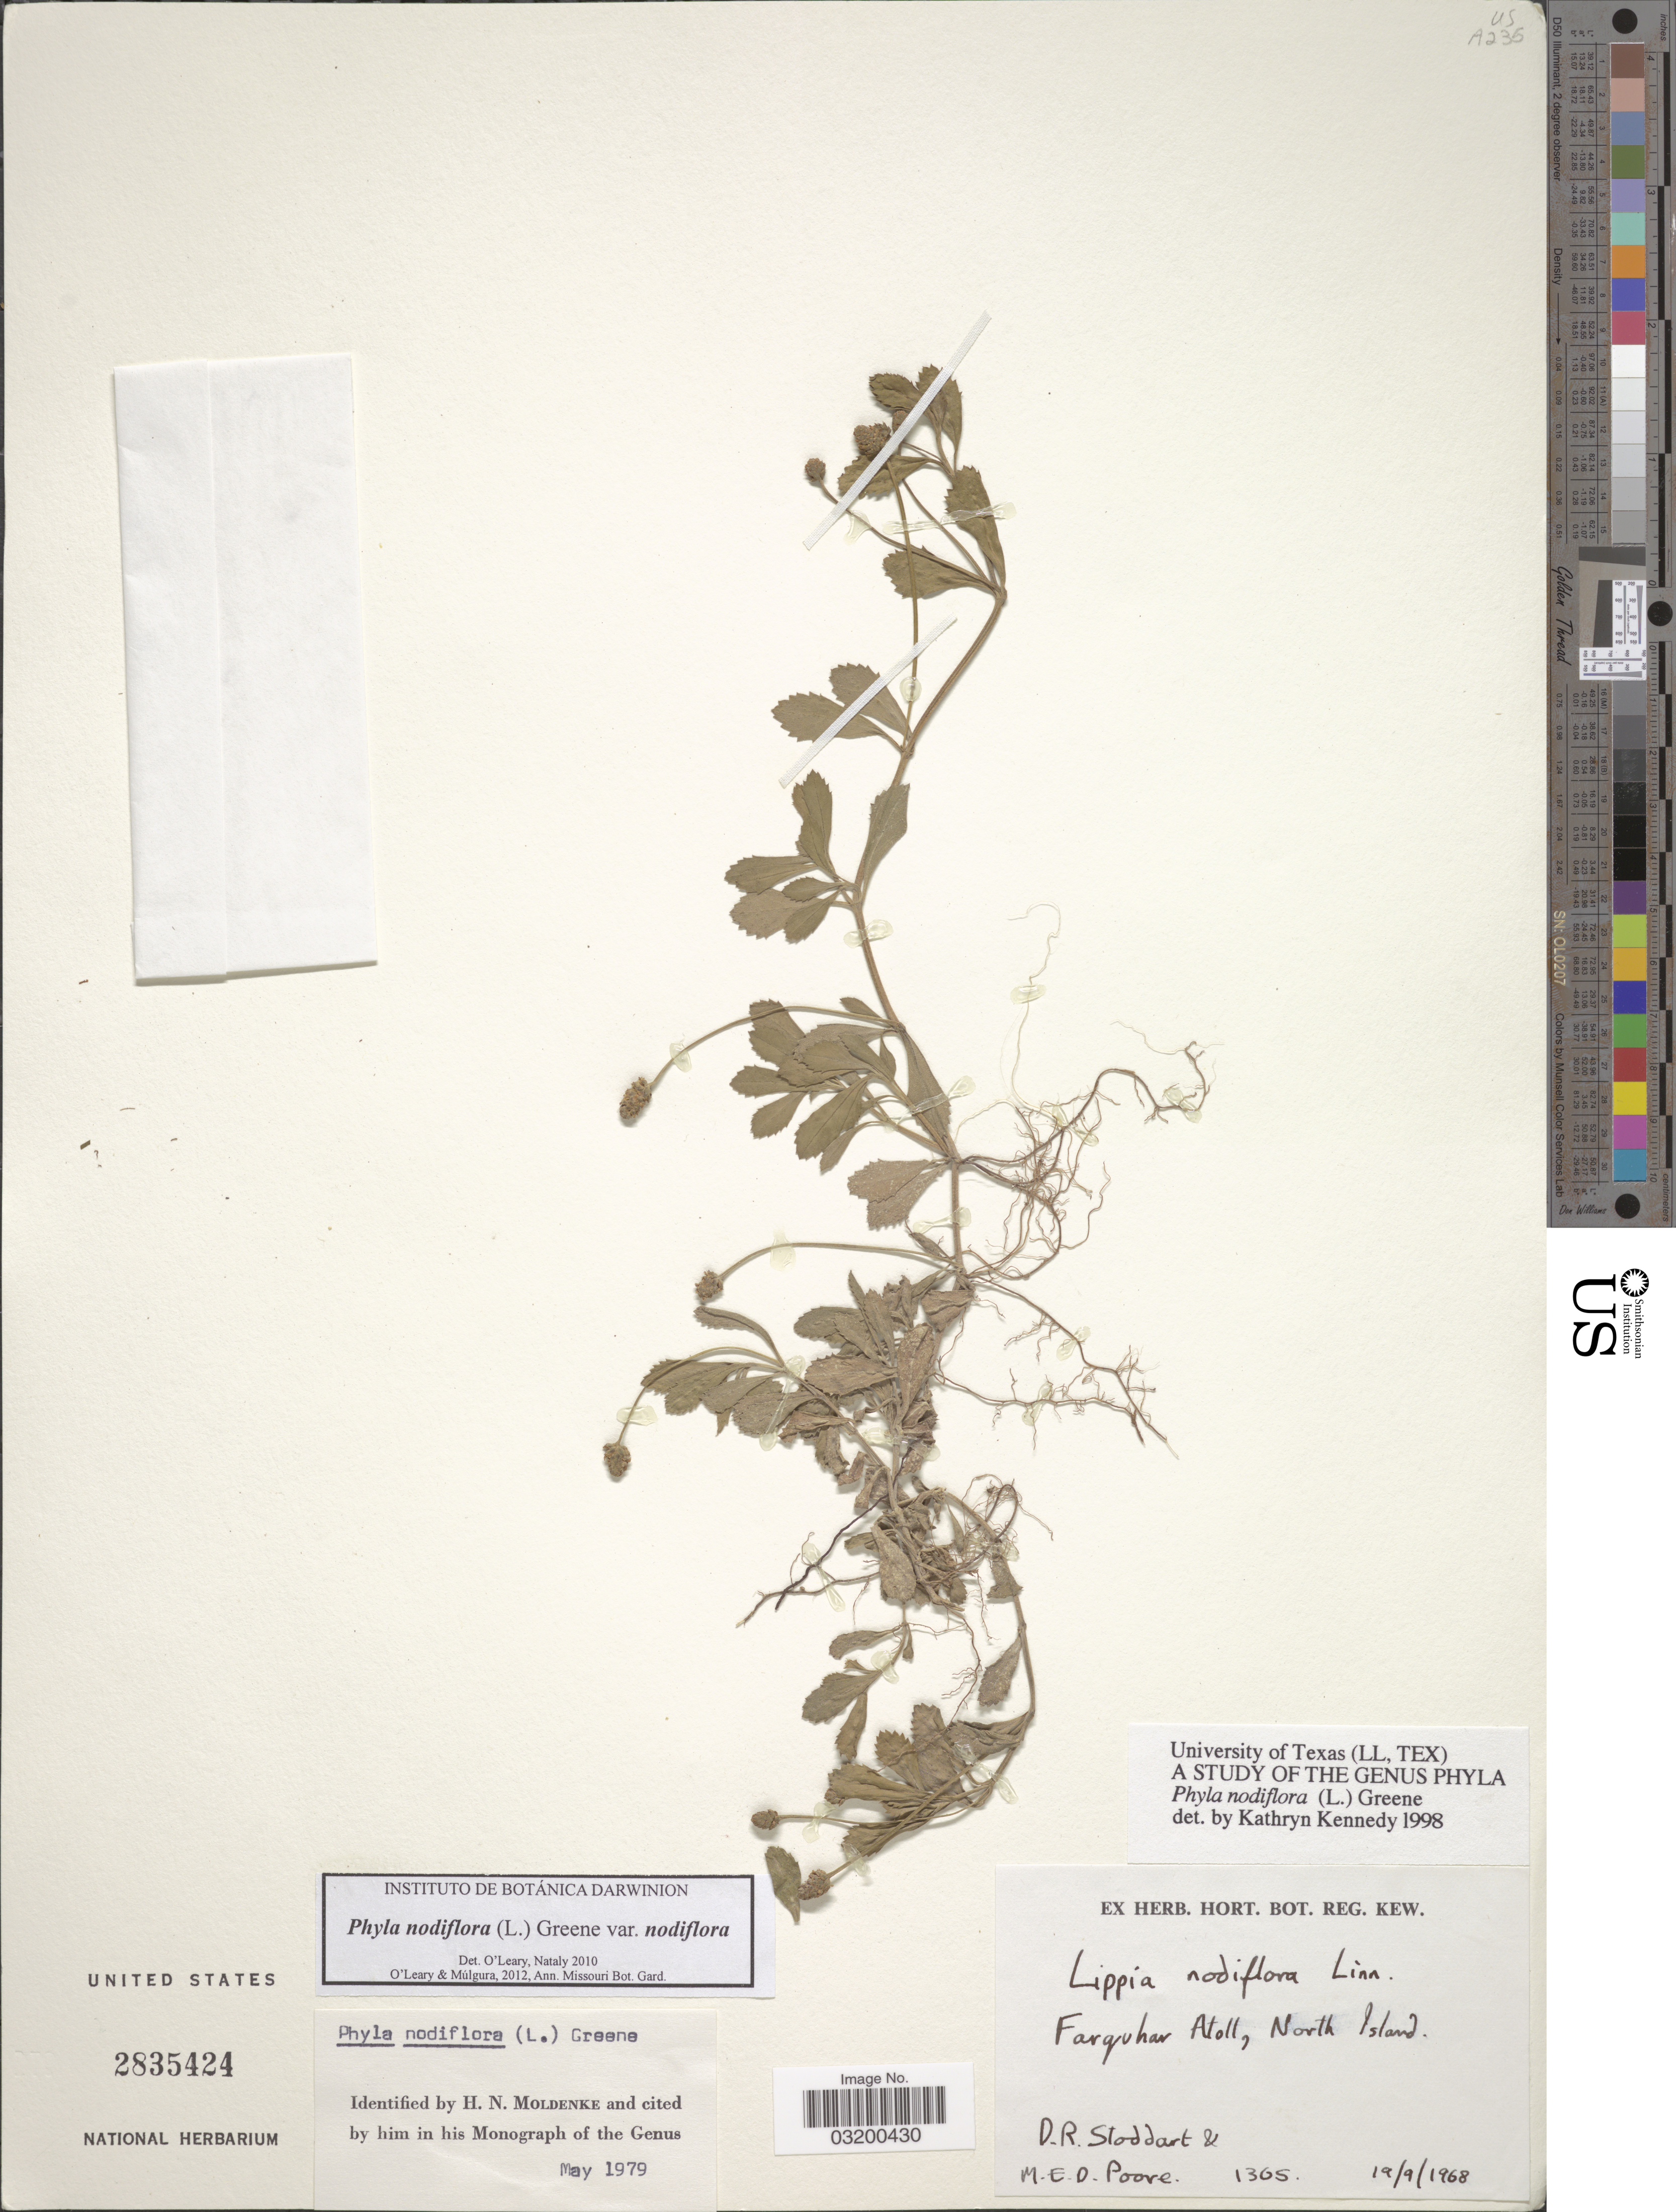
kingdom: Plantae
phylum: Tracheophyta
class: Magnoliopsida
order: Lamiales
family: Verbenaceae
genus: Phyla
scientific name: Phyla nodiflora var. nodiflora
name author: (L.) Greene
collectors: D. R. Stoddart & M. E. D. Poore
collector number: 1365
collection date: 1968-09-19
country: Seychelles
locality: Farquhar Atoll, North Island.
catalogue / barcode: US 2835424